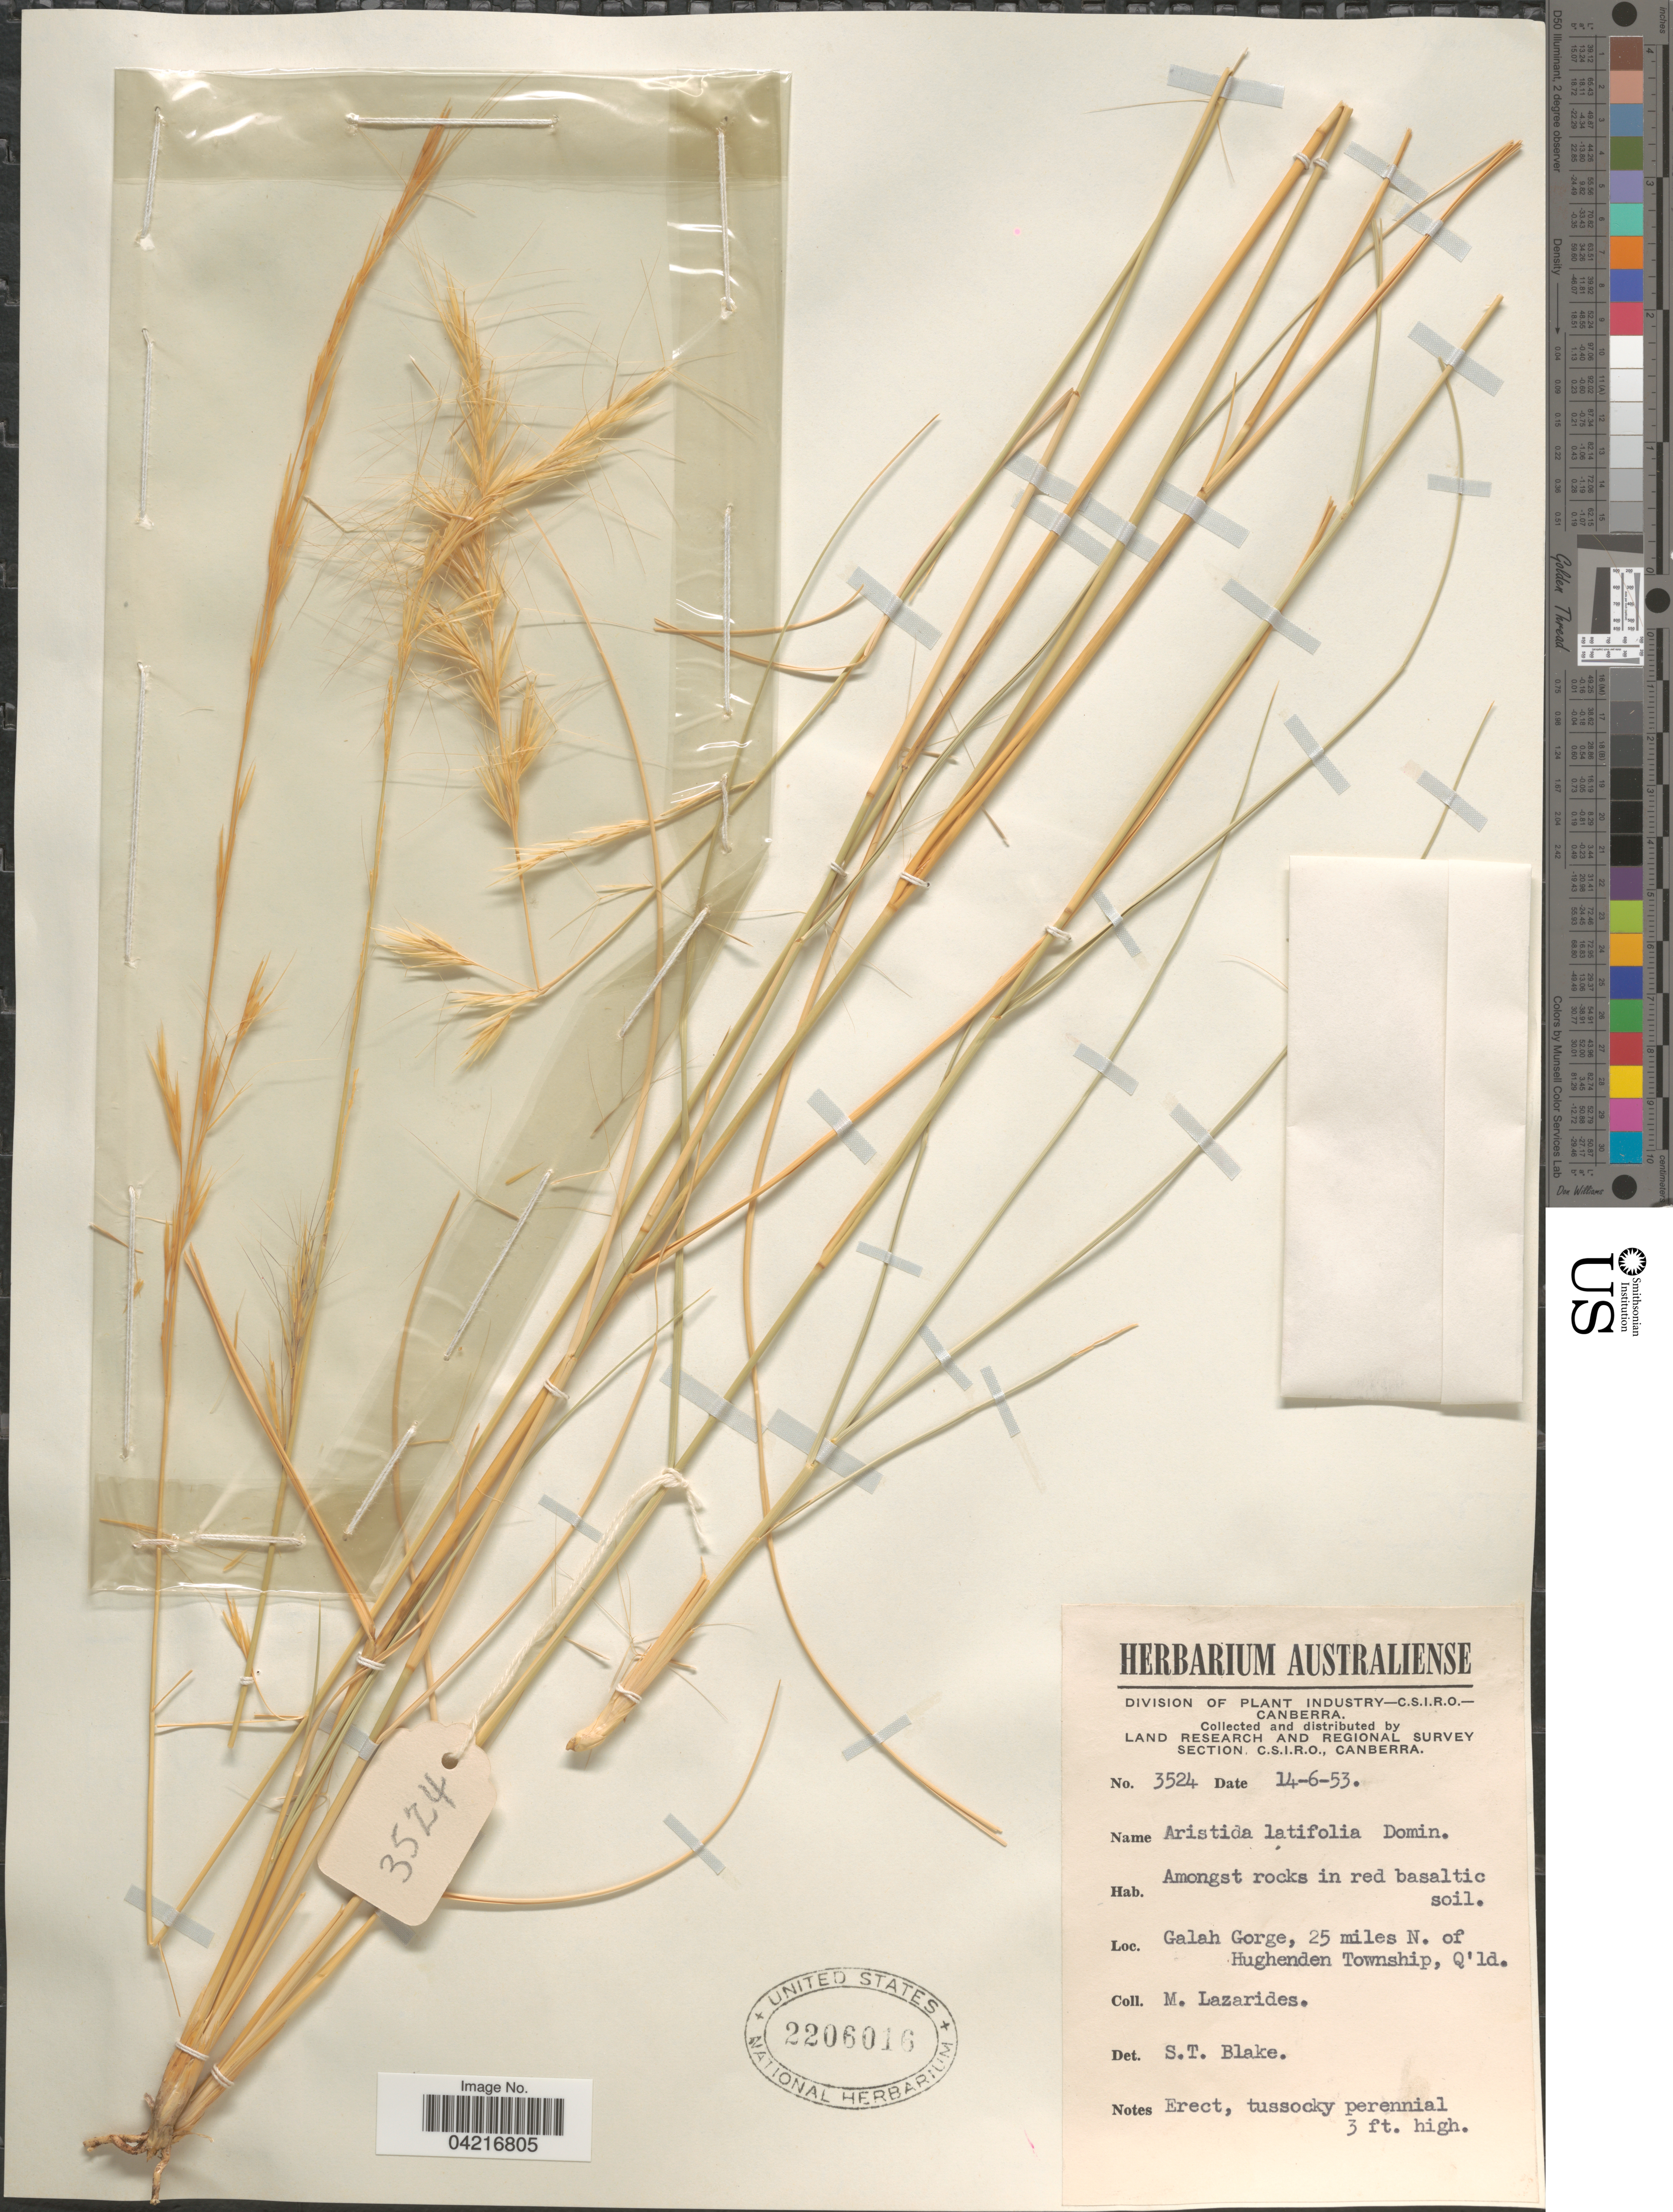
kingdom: Plantae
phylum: Tracheophyta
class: Liliopsida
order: Poales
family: Poaceae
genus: Aristida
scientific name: Aristida latifolia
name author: Domin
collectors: M. Lazarides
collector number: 3524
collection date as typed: Transcribed d/m/y: 14/6/53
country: Australia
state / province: Queensland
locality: Land Research and Regional Survey Section, C.S.I.R.O. Galah Gorge, 25 miles N. of Hughenden Township.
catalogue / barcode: US 2206016